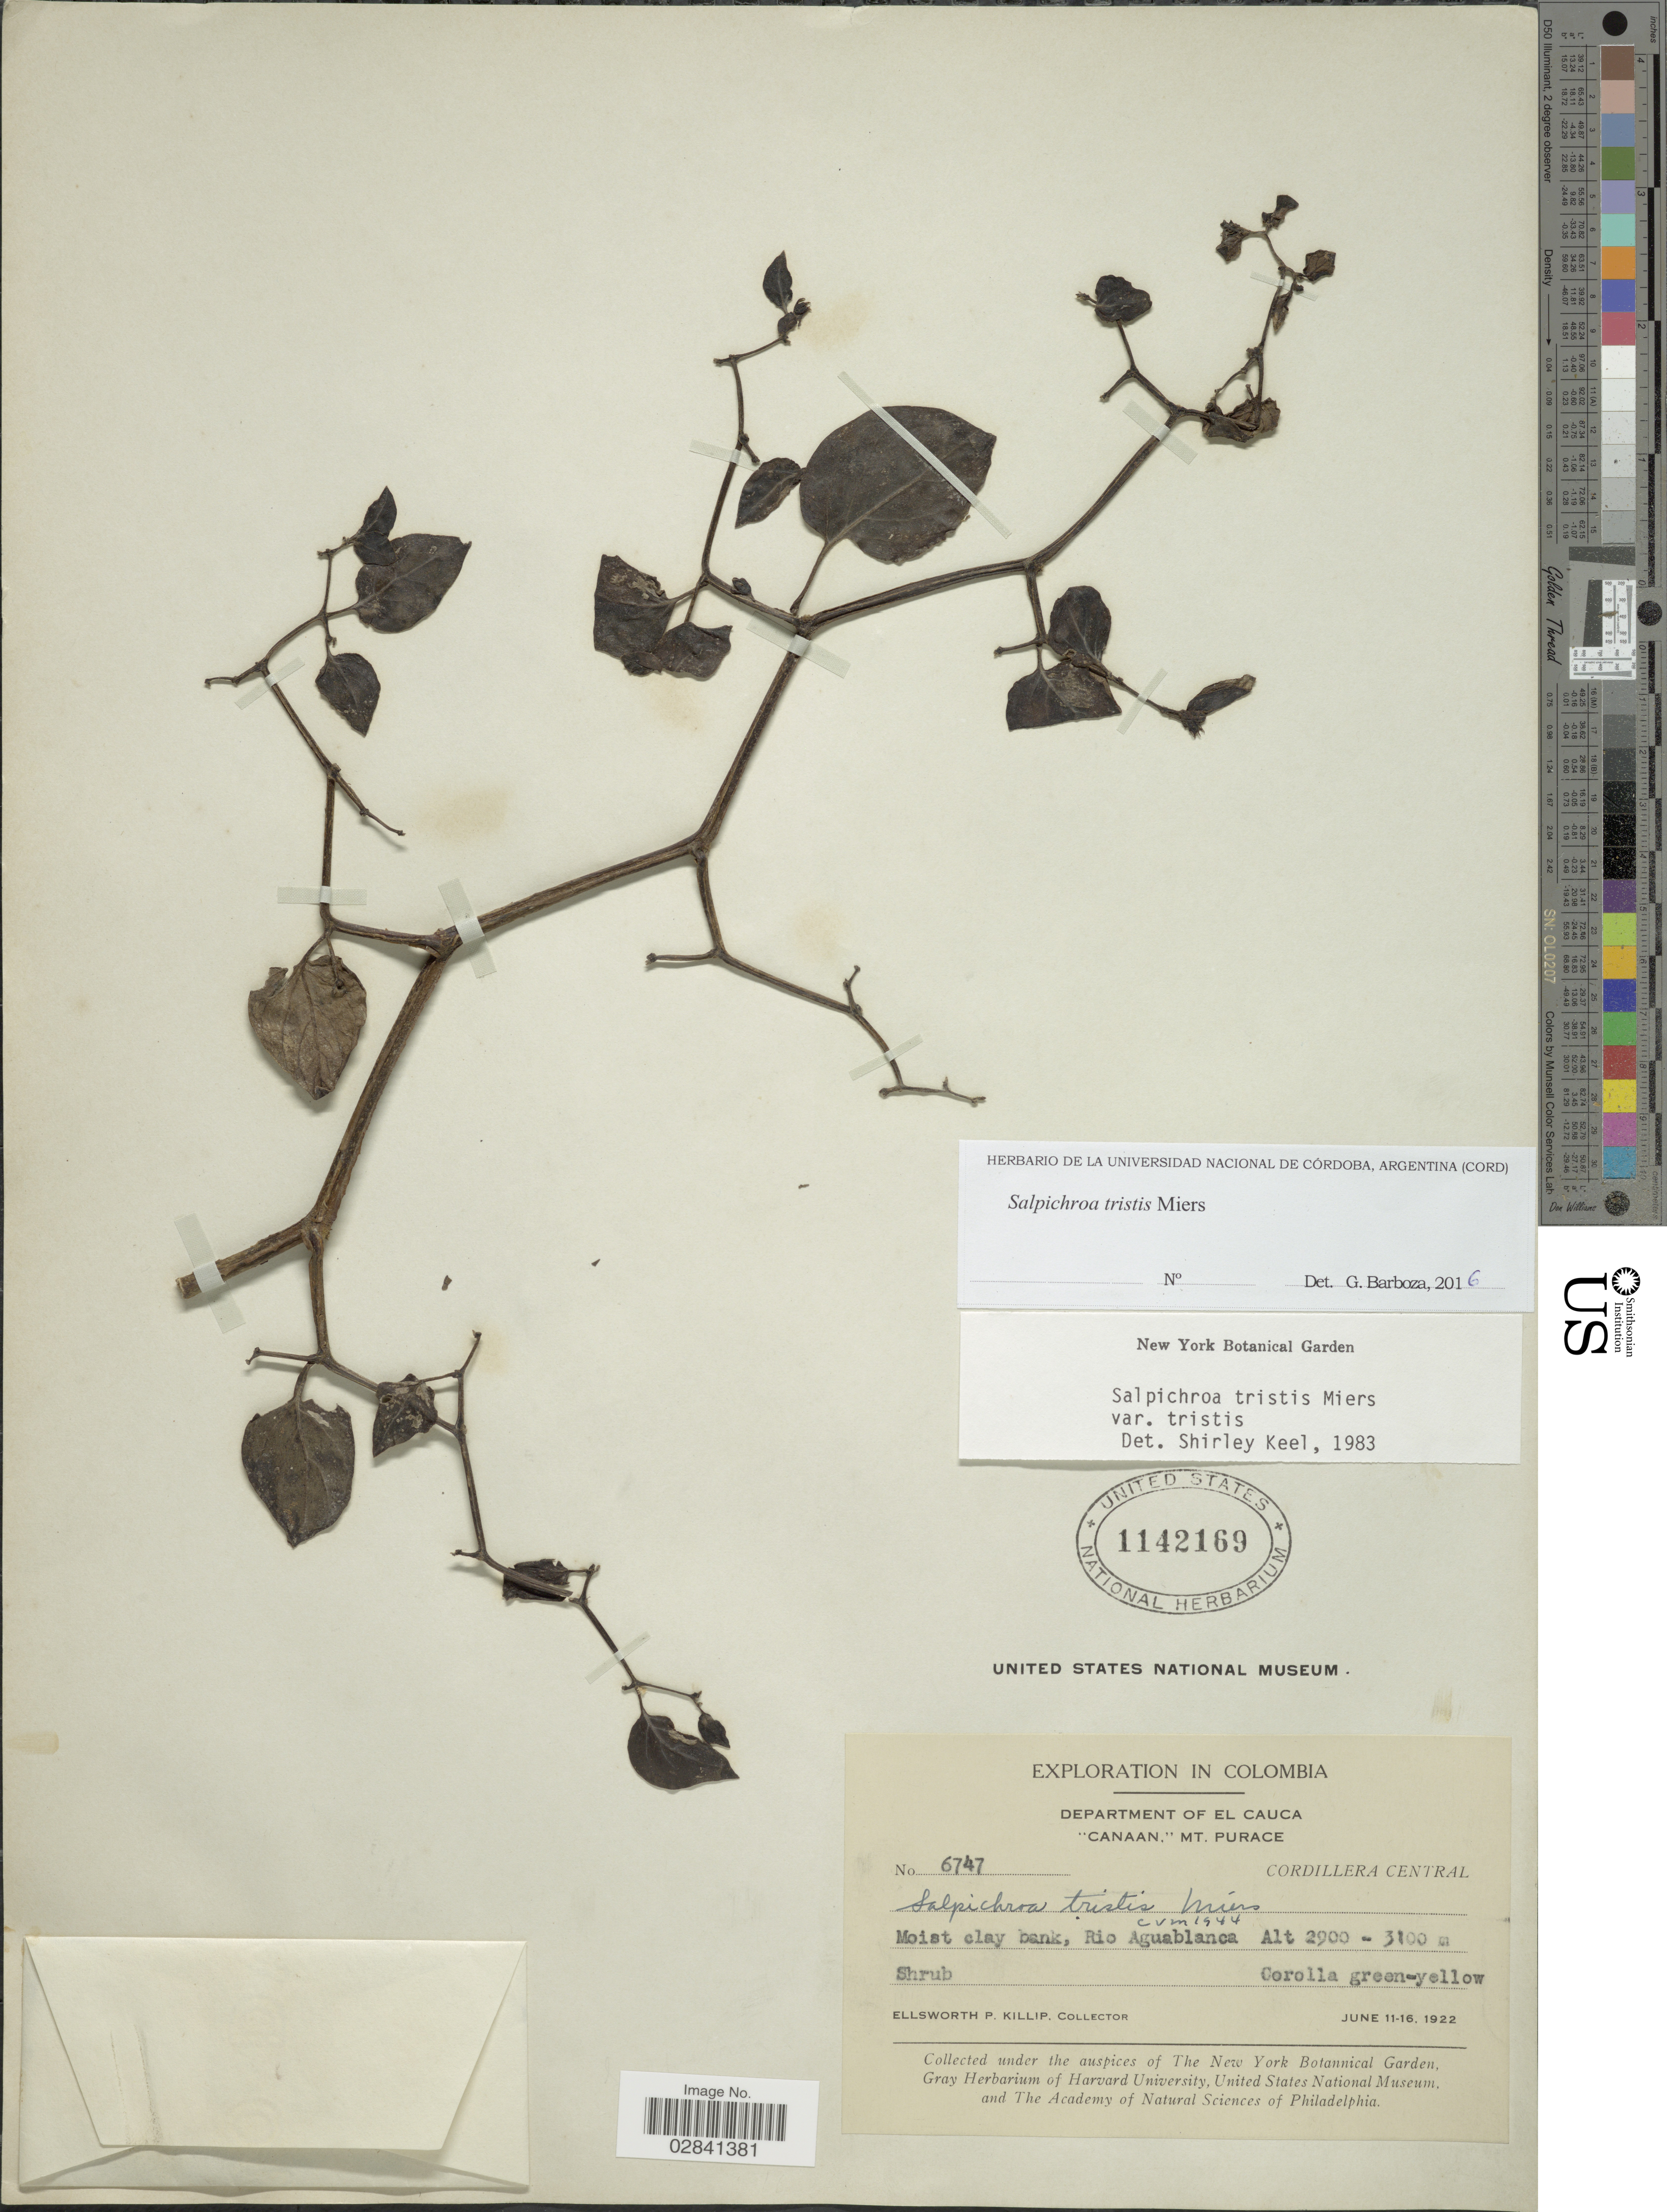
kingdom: Plantae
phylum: Tracheophyta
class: Magnoliopsida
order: Solanales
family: Solanaceae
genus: Salpichroa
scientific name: Salpichroa tristis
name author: Walp.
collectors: E. P. Killip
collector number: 6747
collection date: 1922-06-11/1922-06-16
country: Colombia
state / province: Cauca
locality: Department of El Cauca. "Canaan, " Mt. Purace. Cordillera Central. Rio Aguablanca.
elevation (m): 2900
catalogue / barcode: US 1142169